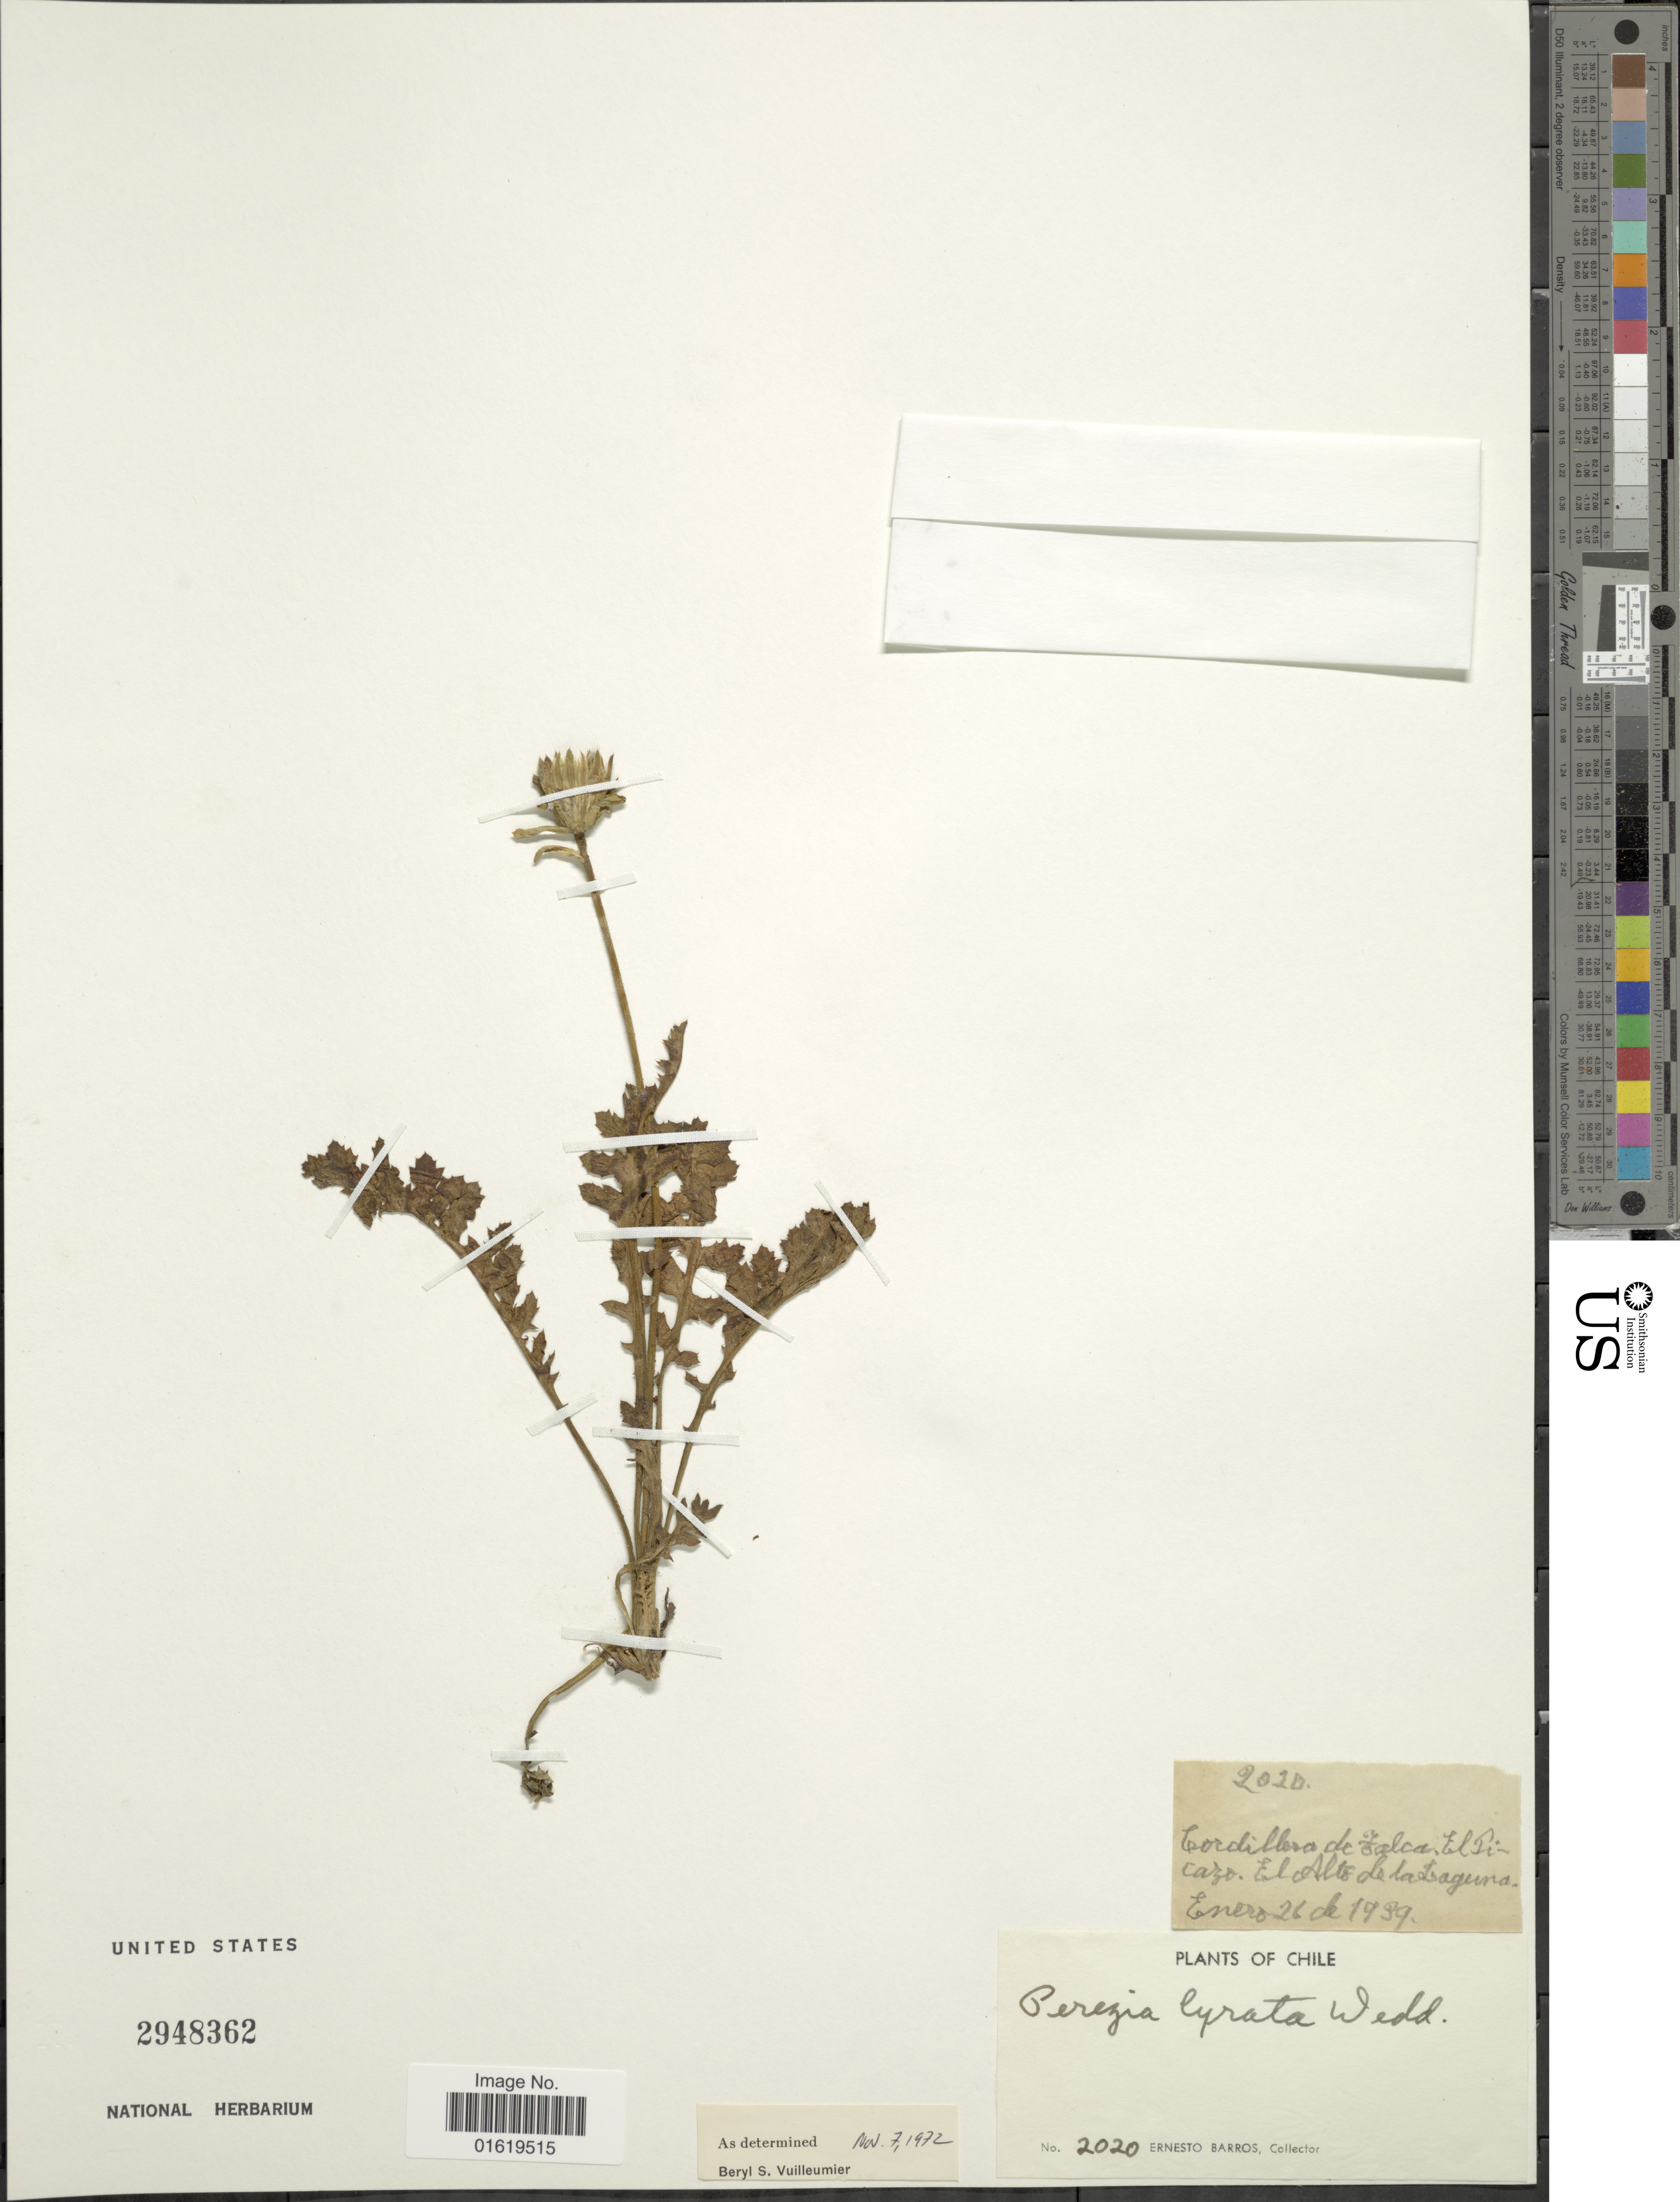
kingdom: Plantae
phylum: Tracheophyta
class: Magnoliopsida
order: Asterales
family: Asteraceae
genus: Perezia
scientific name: Perezia lyrata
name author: Wedd.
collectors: E. Barros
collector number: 2020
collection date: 1939-01-26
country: Chile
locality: Cordillera de Zalca. El Picazo. El Alto de la Laguna.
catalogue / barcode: US 2948362